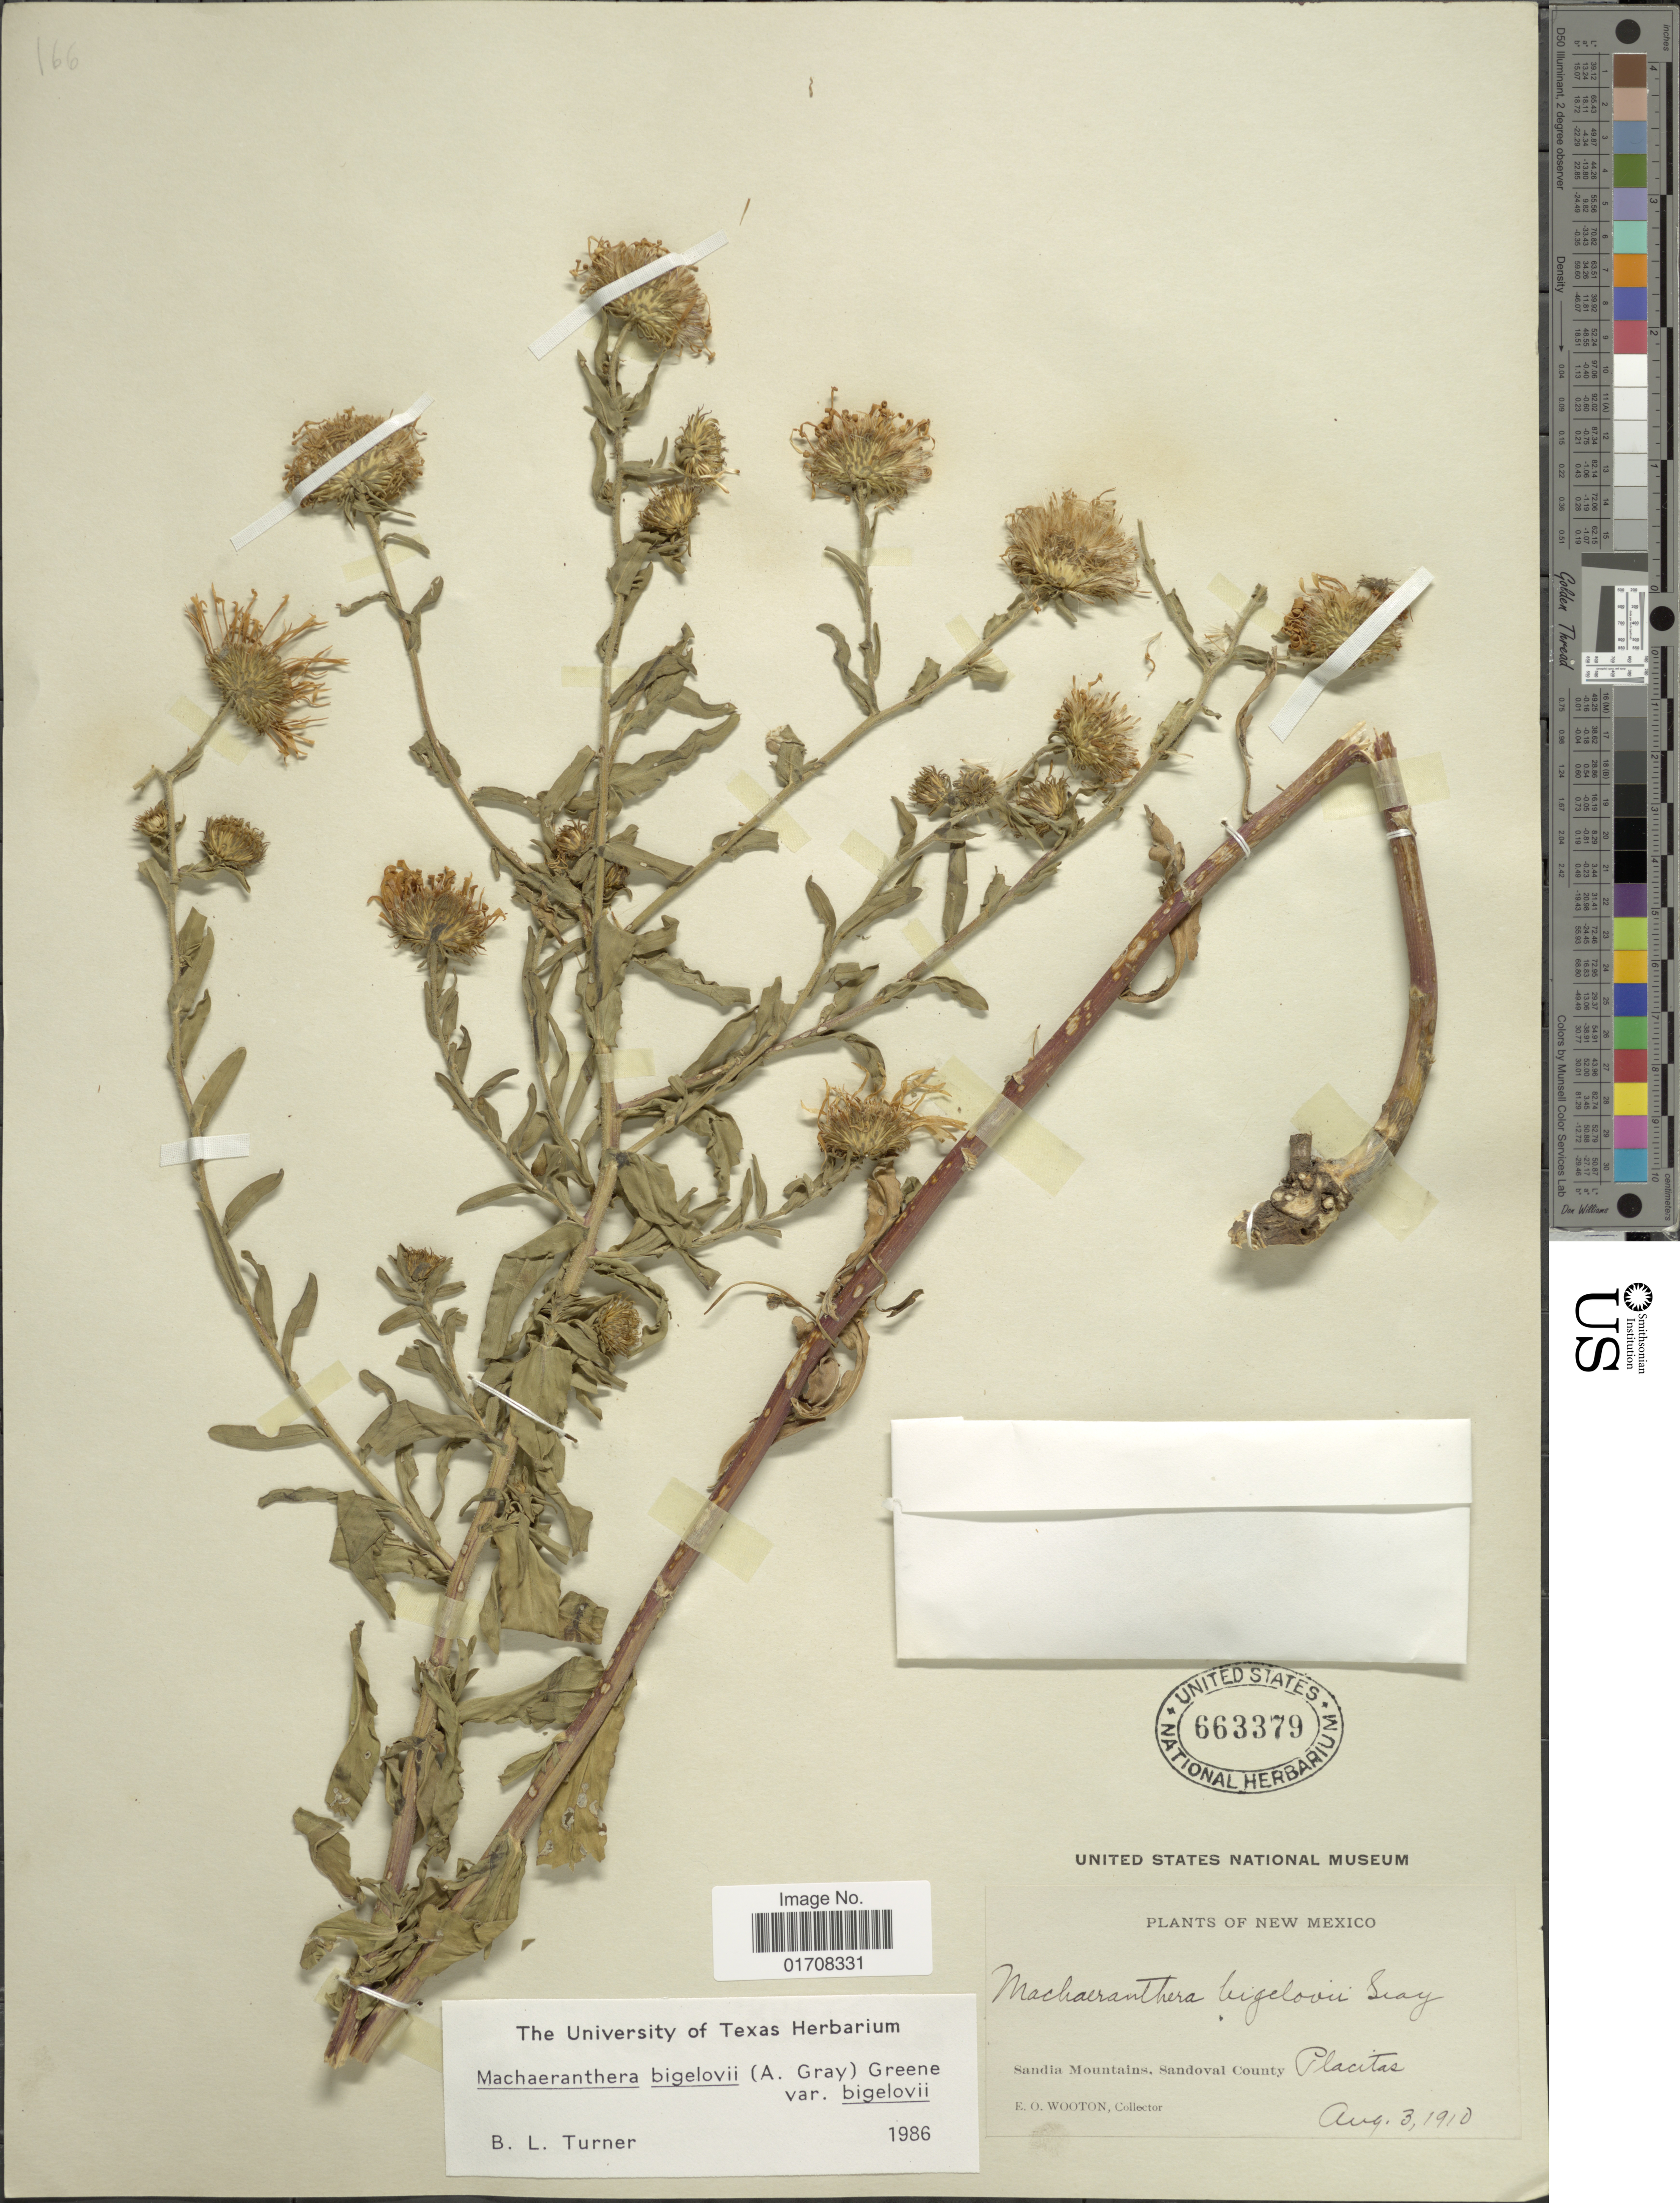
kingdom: Plantae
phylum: Tracheophyta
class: Magnoliopsida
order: Asterales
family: Asteraceae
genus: Machaeranthera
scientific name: Machaeranthera bigelovii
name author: (A. Gray) Greene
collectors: E. O. Wooton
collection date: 1910-08-03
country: United States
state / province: New Mexico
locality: Sandia Mountains, Sandoval County, Placitas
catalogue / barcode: US 663379